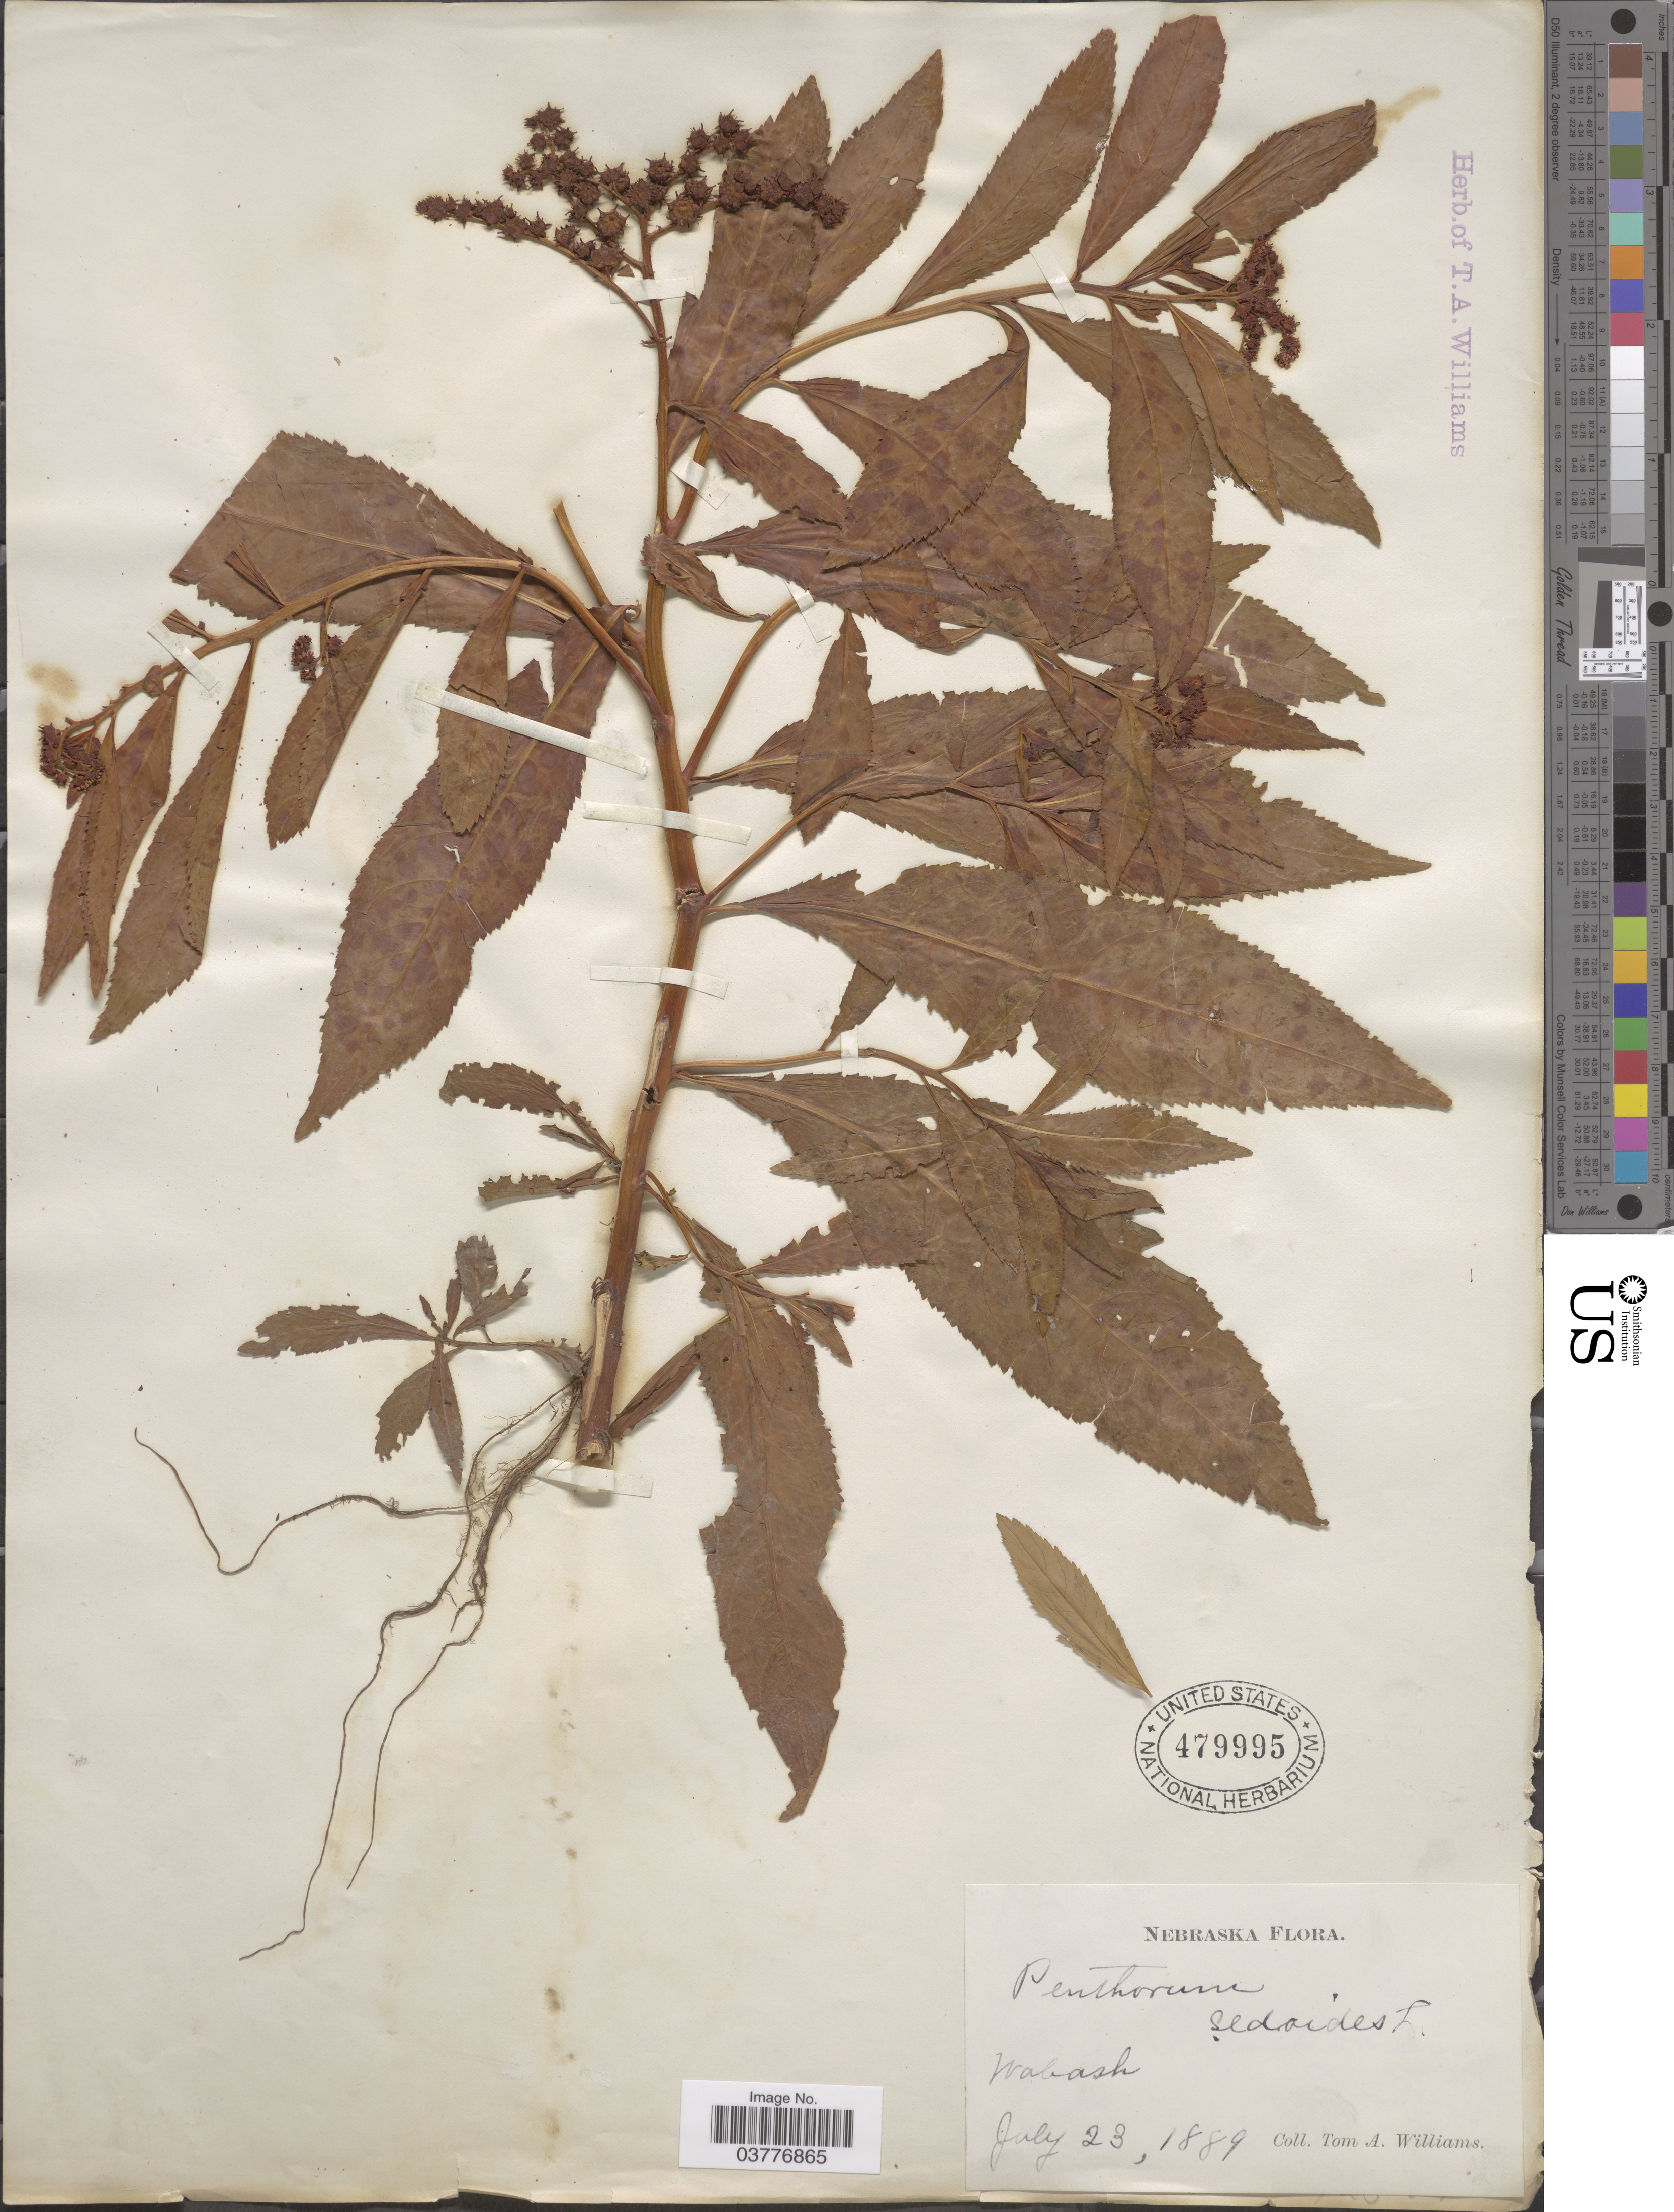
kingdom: Plantae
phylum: Tracheophyta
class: Magnoliopsida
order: Saxifragales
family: Penthoraceae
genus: Penthorum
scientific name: Penthorum sedoides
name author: L.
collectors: T. Williams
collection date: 1889-07-23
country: United States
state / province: Nebraska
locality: Wabash.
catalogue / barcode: US 479995